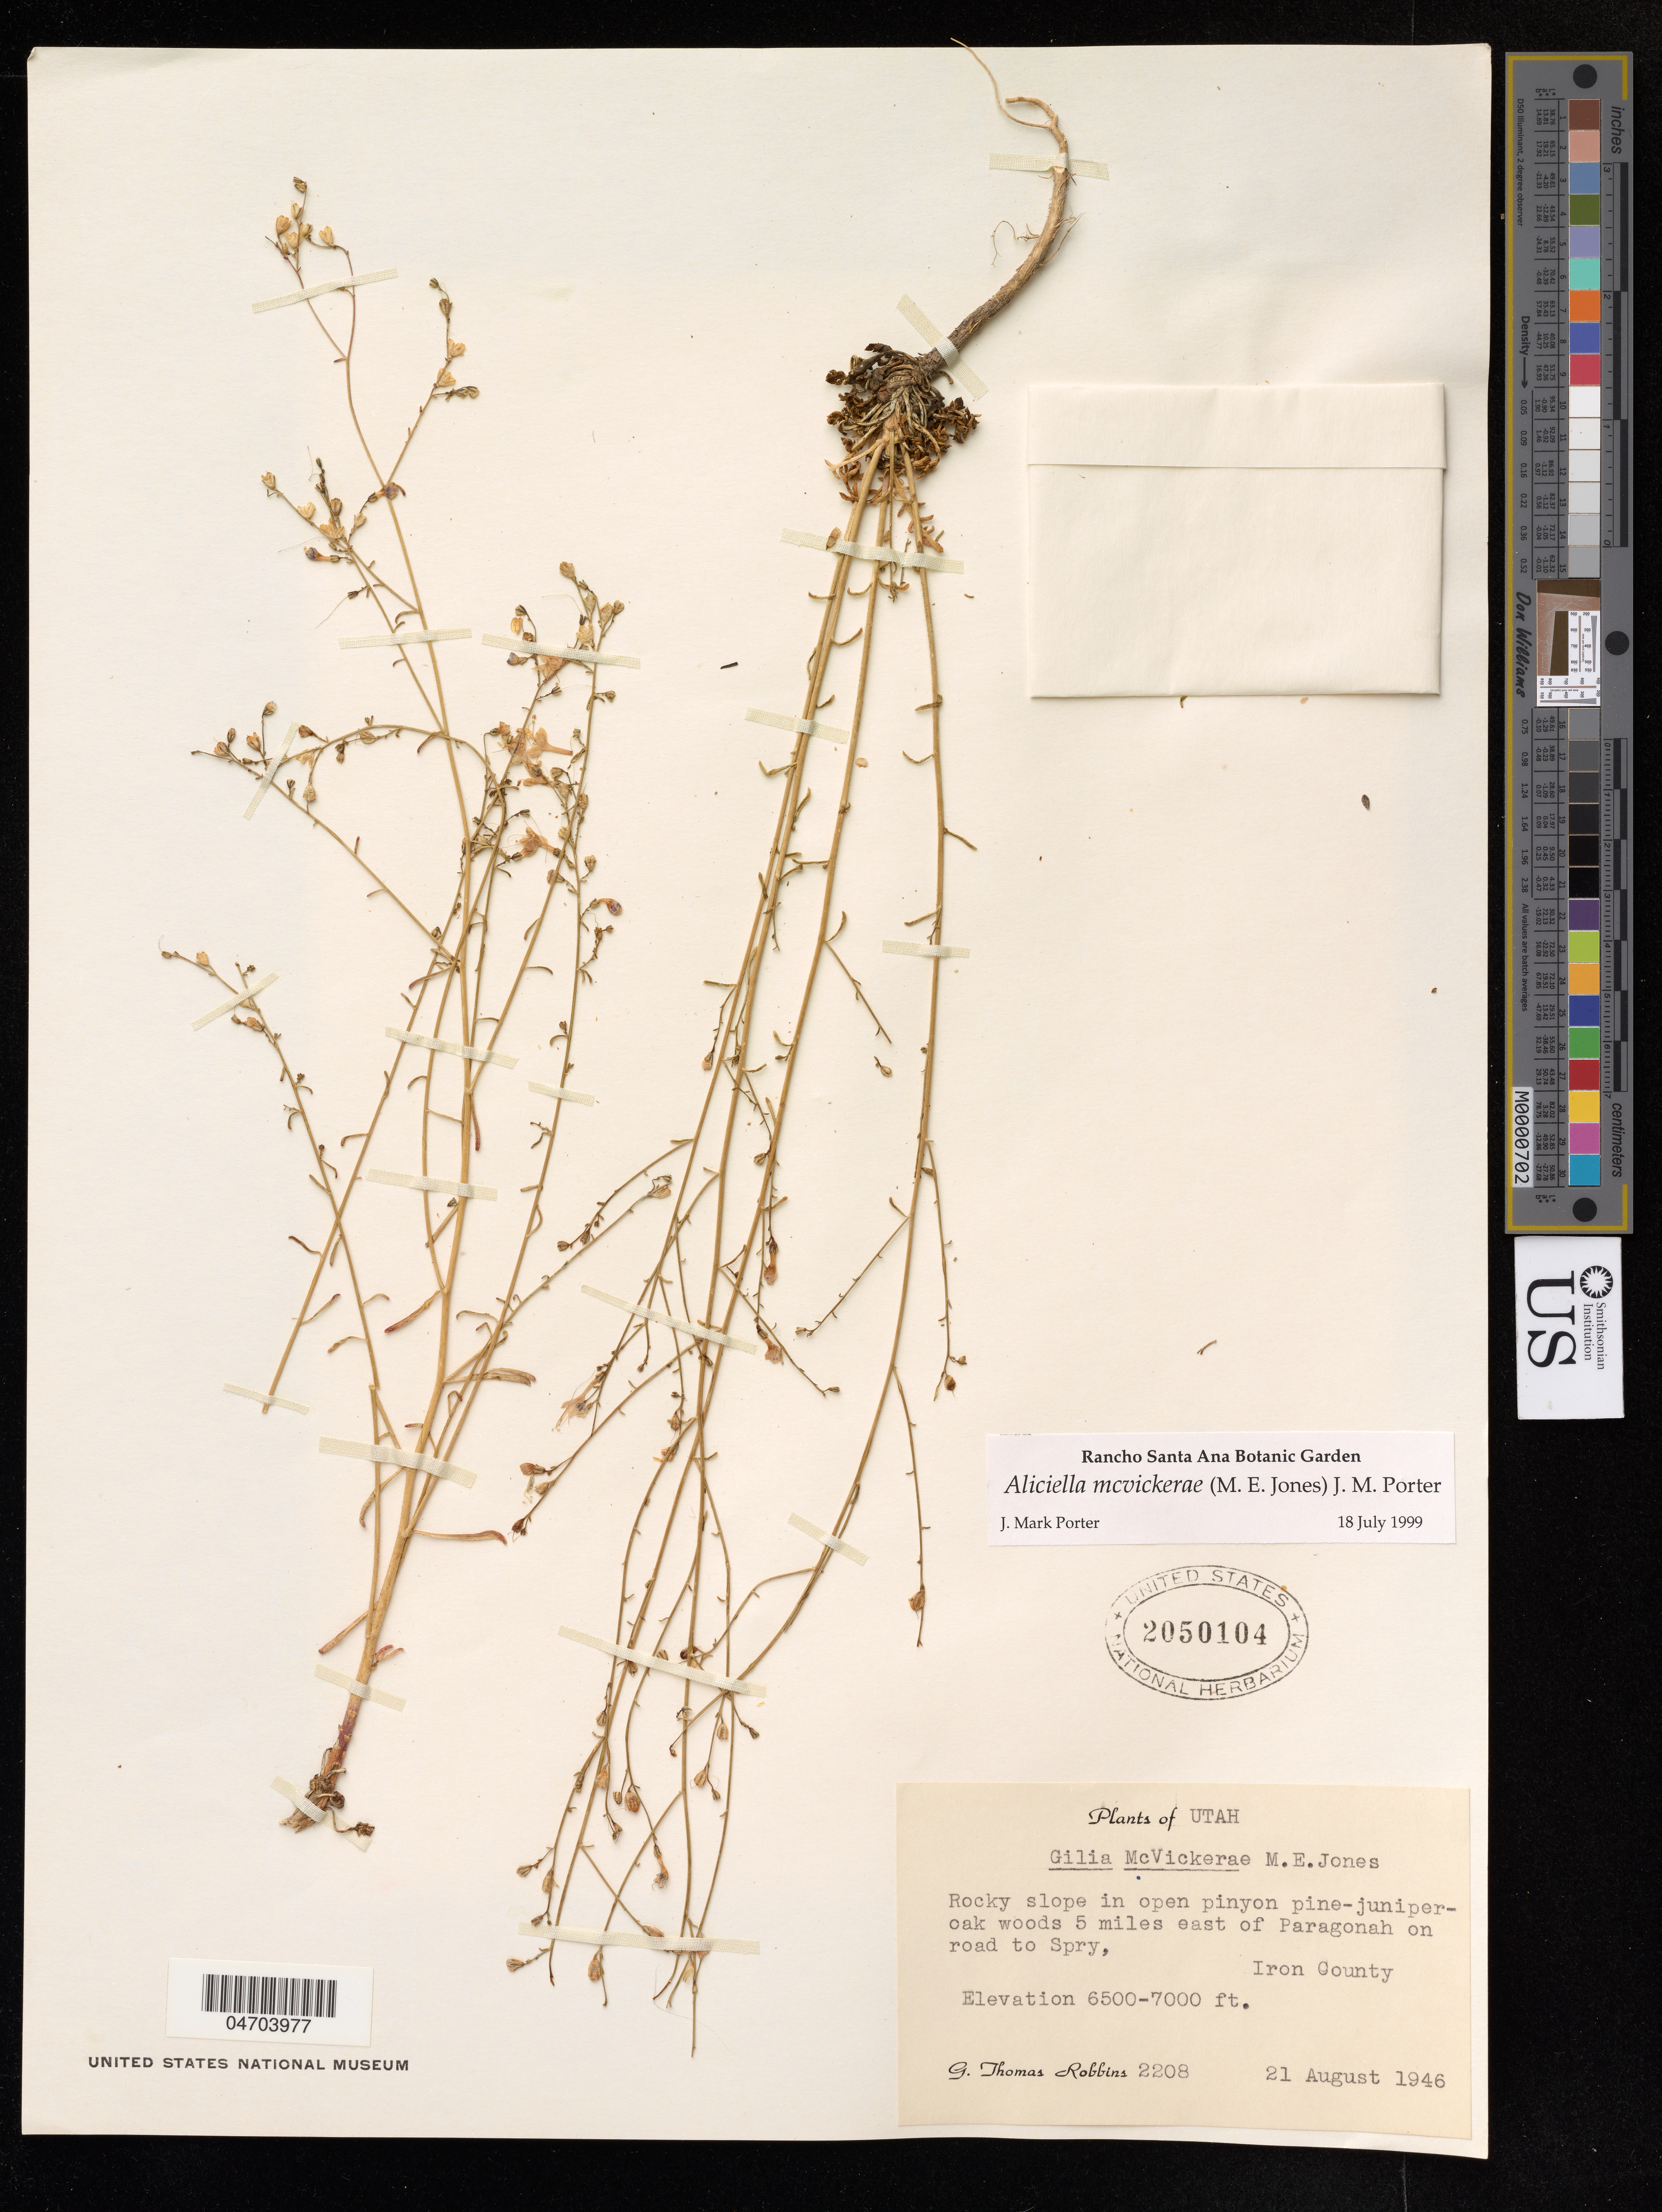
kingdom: Plantae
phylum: Tracheophyta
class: Magnoliopsida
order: Ericales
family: Polemoniaceae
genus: Aliciella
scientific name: Aliciella mcvickerae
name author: (M.E. Jones) J.M. Porter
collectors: T. Robbins G.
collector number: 2208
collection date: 1946-08-21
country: United States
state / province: Utah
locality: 5 miles east of Paragonah on road to Spry, Iron County.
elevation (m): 1981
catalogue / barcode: US 2050104